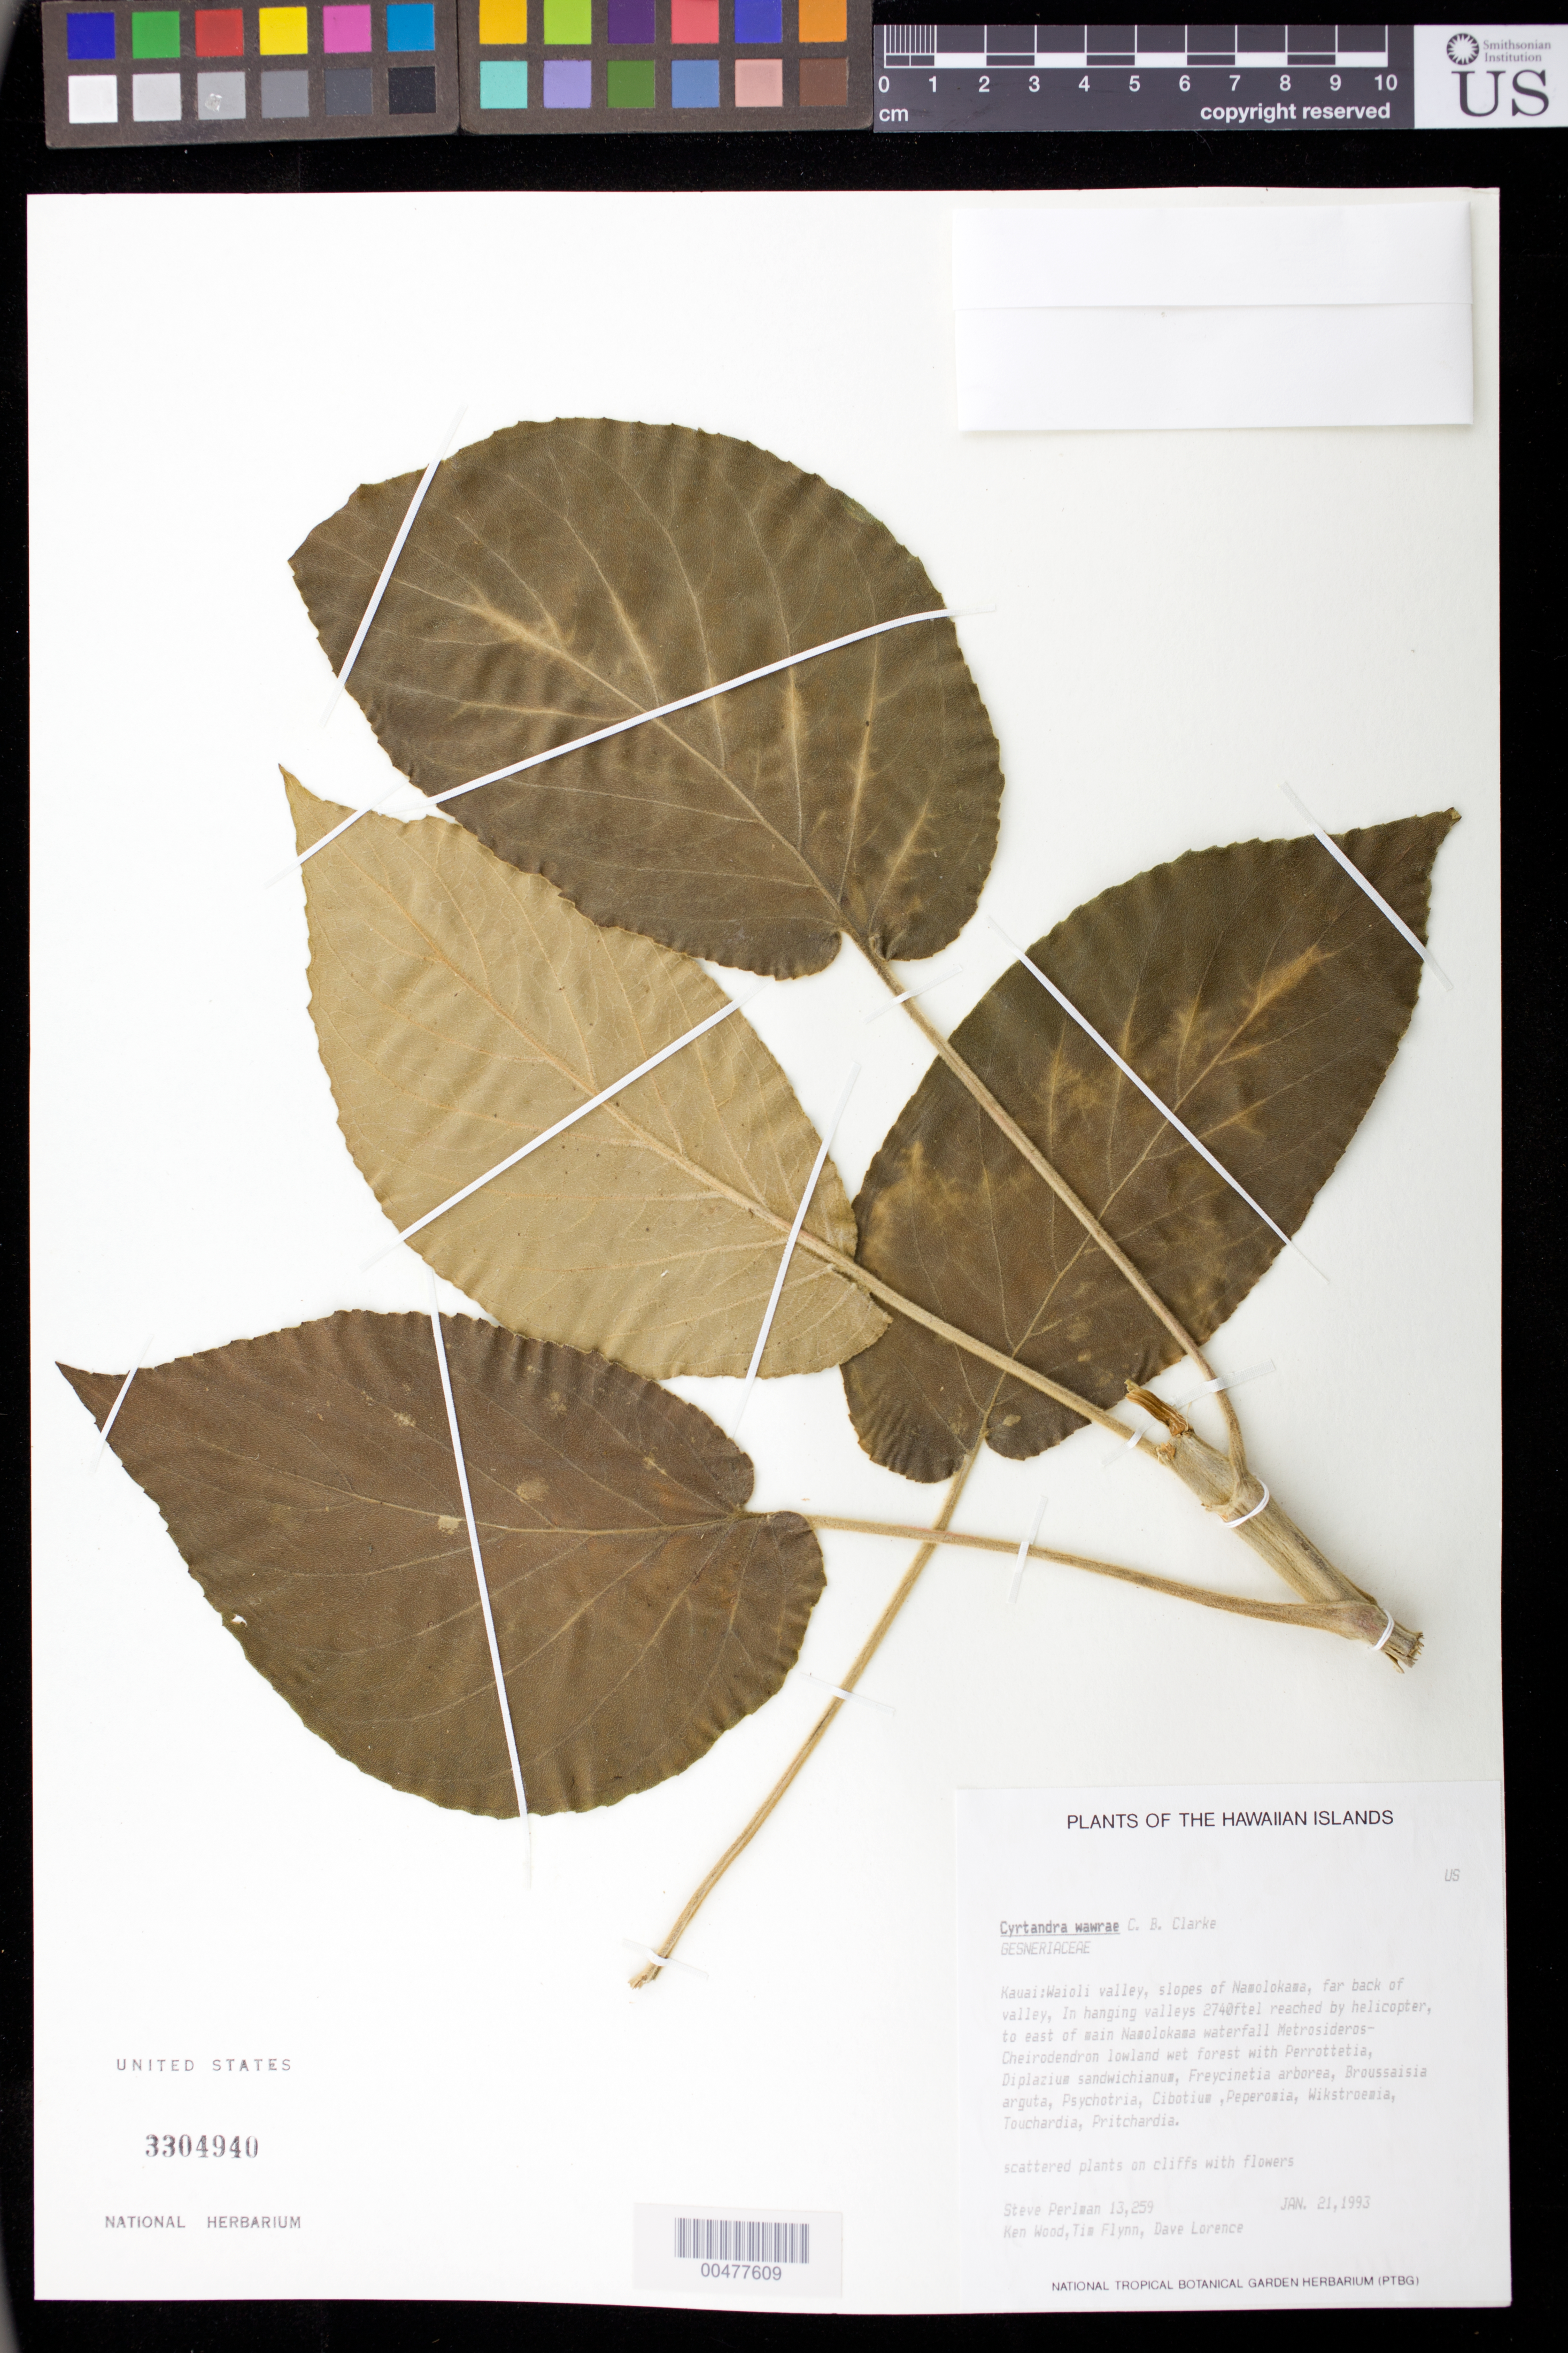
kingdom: Plantae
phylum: Tracheophyta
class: Magnoliopsida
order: Lamiales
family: Gesneriaceae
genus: Cyrtandra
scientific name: Cyrtandra obliquifolia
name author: K.R. Wood & W.L. Wagner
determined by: Wagner, W. L., (BOT), Smithsonian Institution - National Museum of Natural History (UNITED STATES)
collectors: S. P. Perlman, K. Wood, T. W. Flynn & D. Lorence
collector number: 13259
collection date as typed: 21 Jan 1993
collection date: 1993-01-21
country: United States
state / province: Hawaii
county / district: Kauai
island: Kaua'i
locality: Waioli Valley, slopes of Namolokama, far back of valley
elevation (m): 835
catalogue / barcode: US 3304940